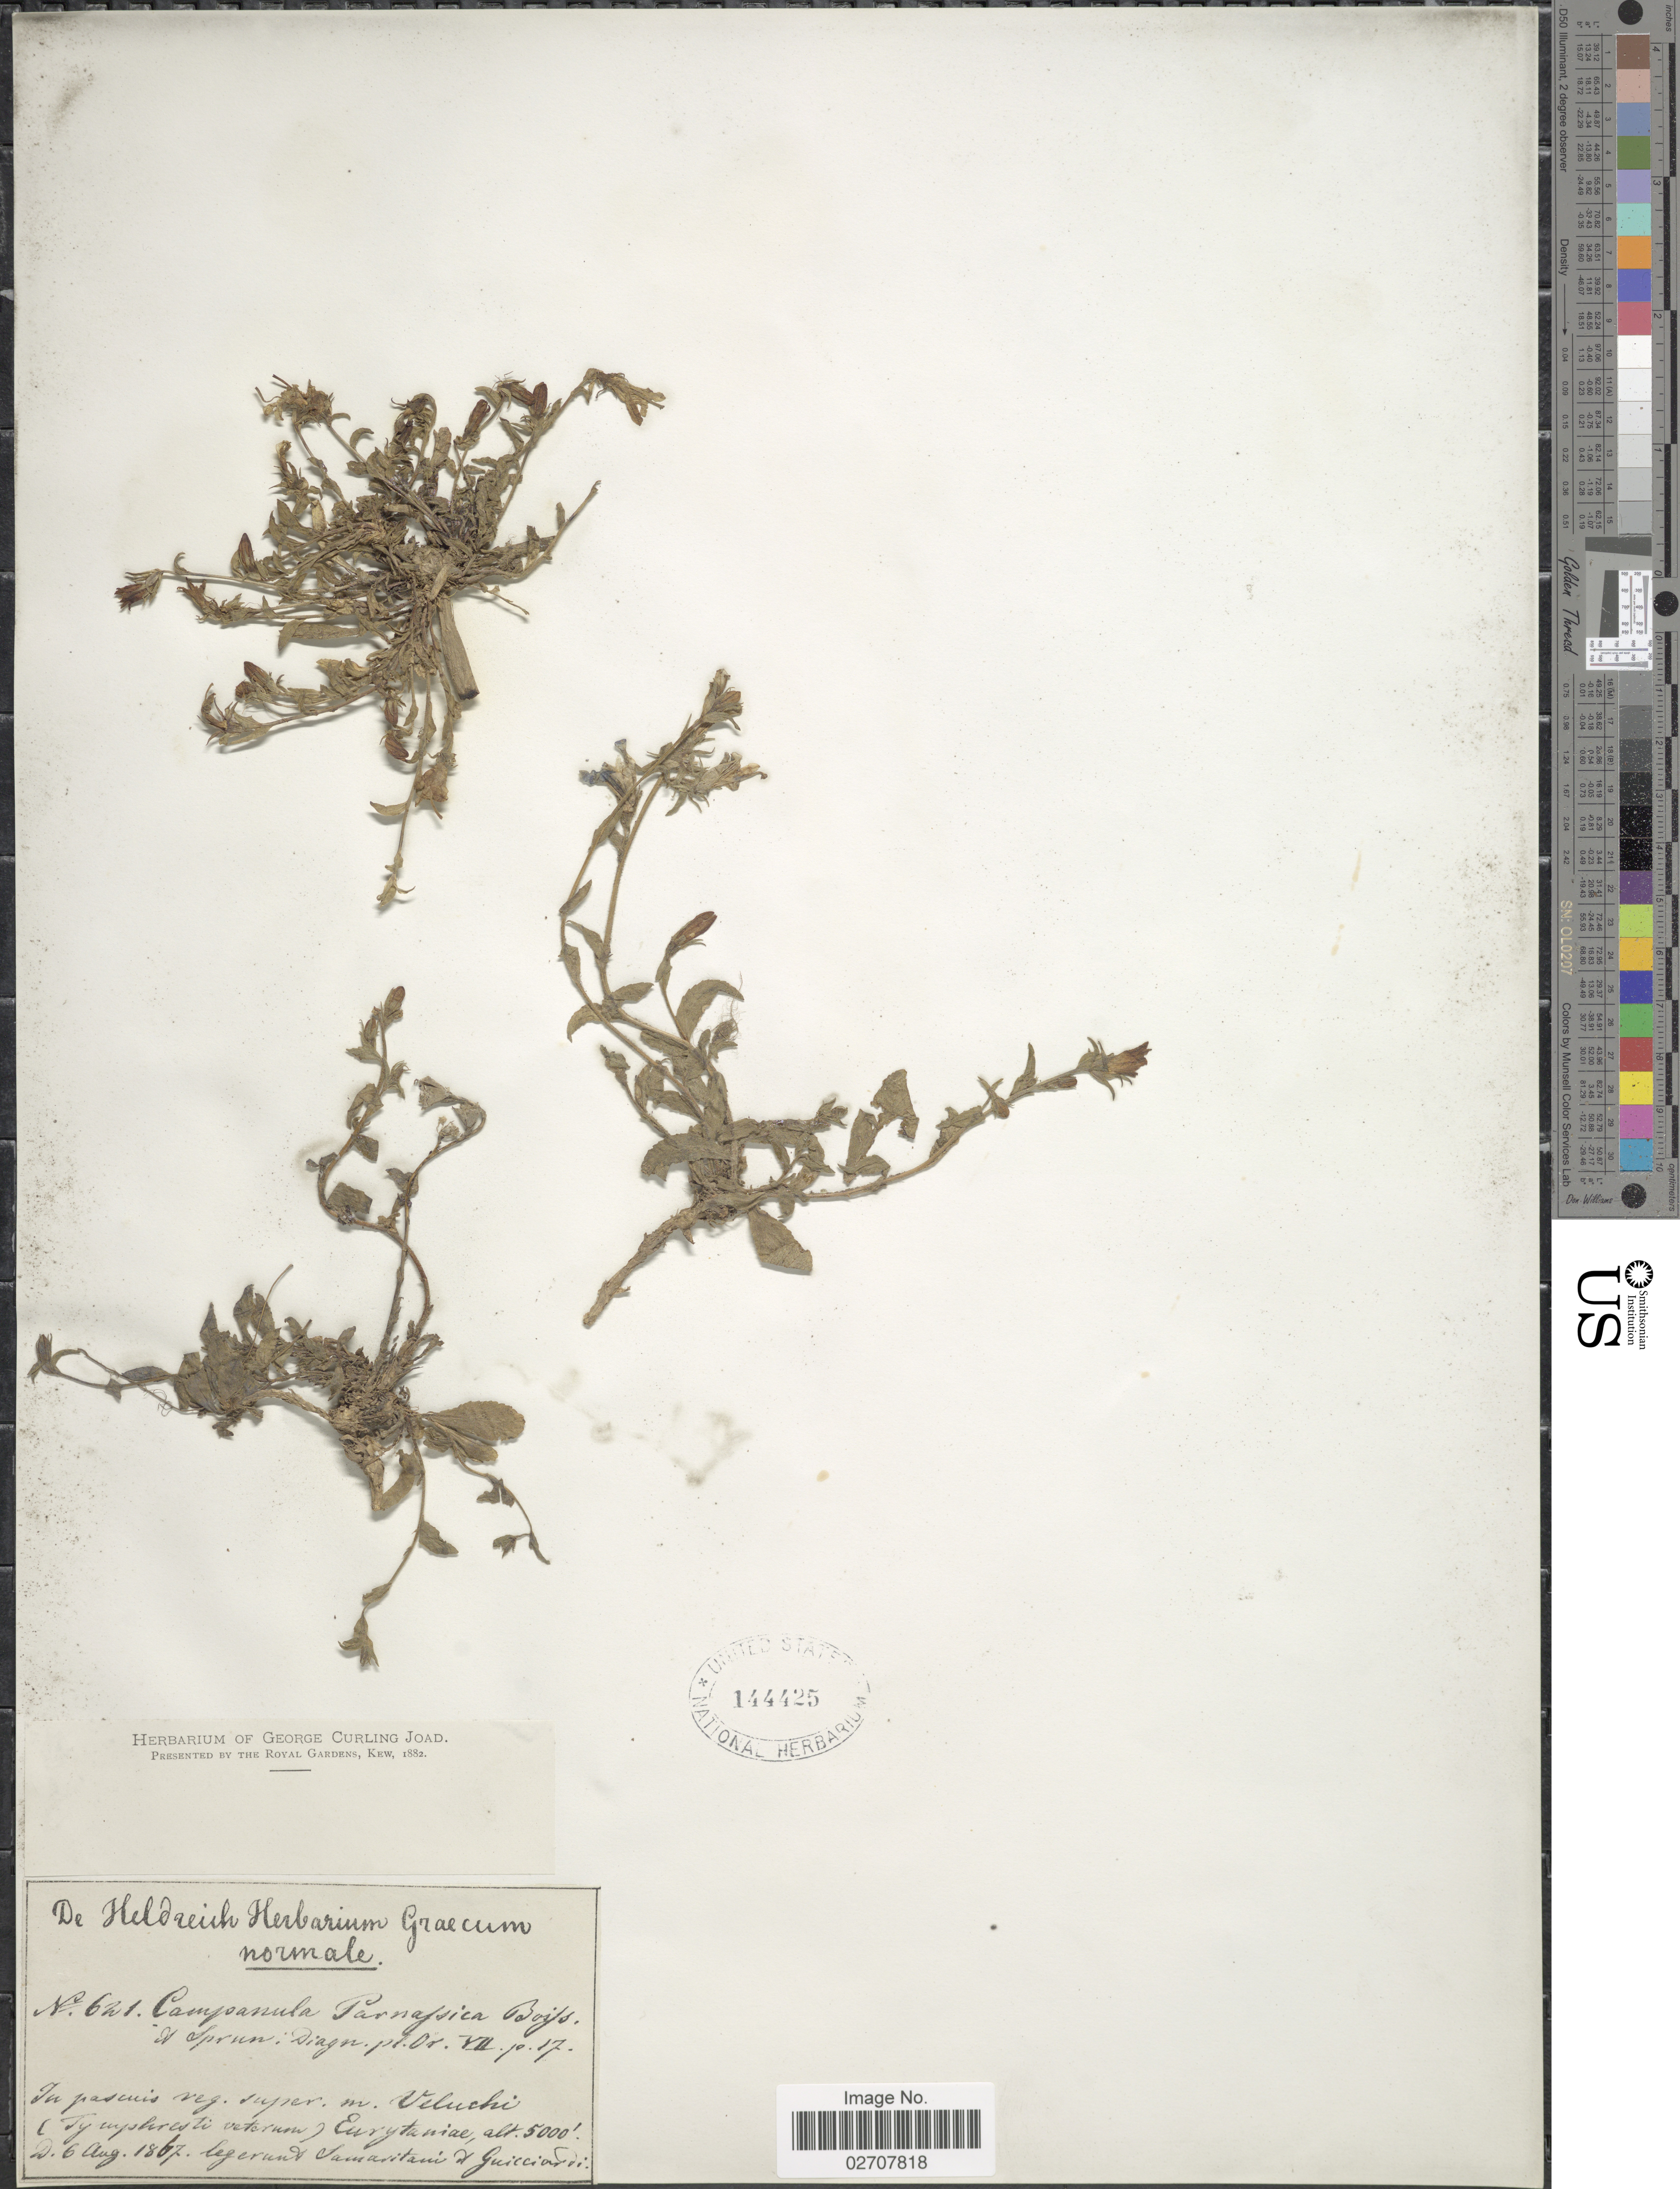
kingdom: Plantae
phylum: Tracheophyta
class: Magnoliopsida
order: Asterales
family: Campanulaceae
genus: Campanula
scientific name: Campanula parnassica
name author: Boiss. & Spruner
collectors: -. De Heldreich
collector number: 621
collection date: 1867-08-06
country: Greece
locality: M. Veluchi, (Tymphrestus veterum)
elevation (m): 1524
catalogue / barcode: US 144425